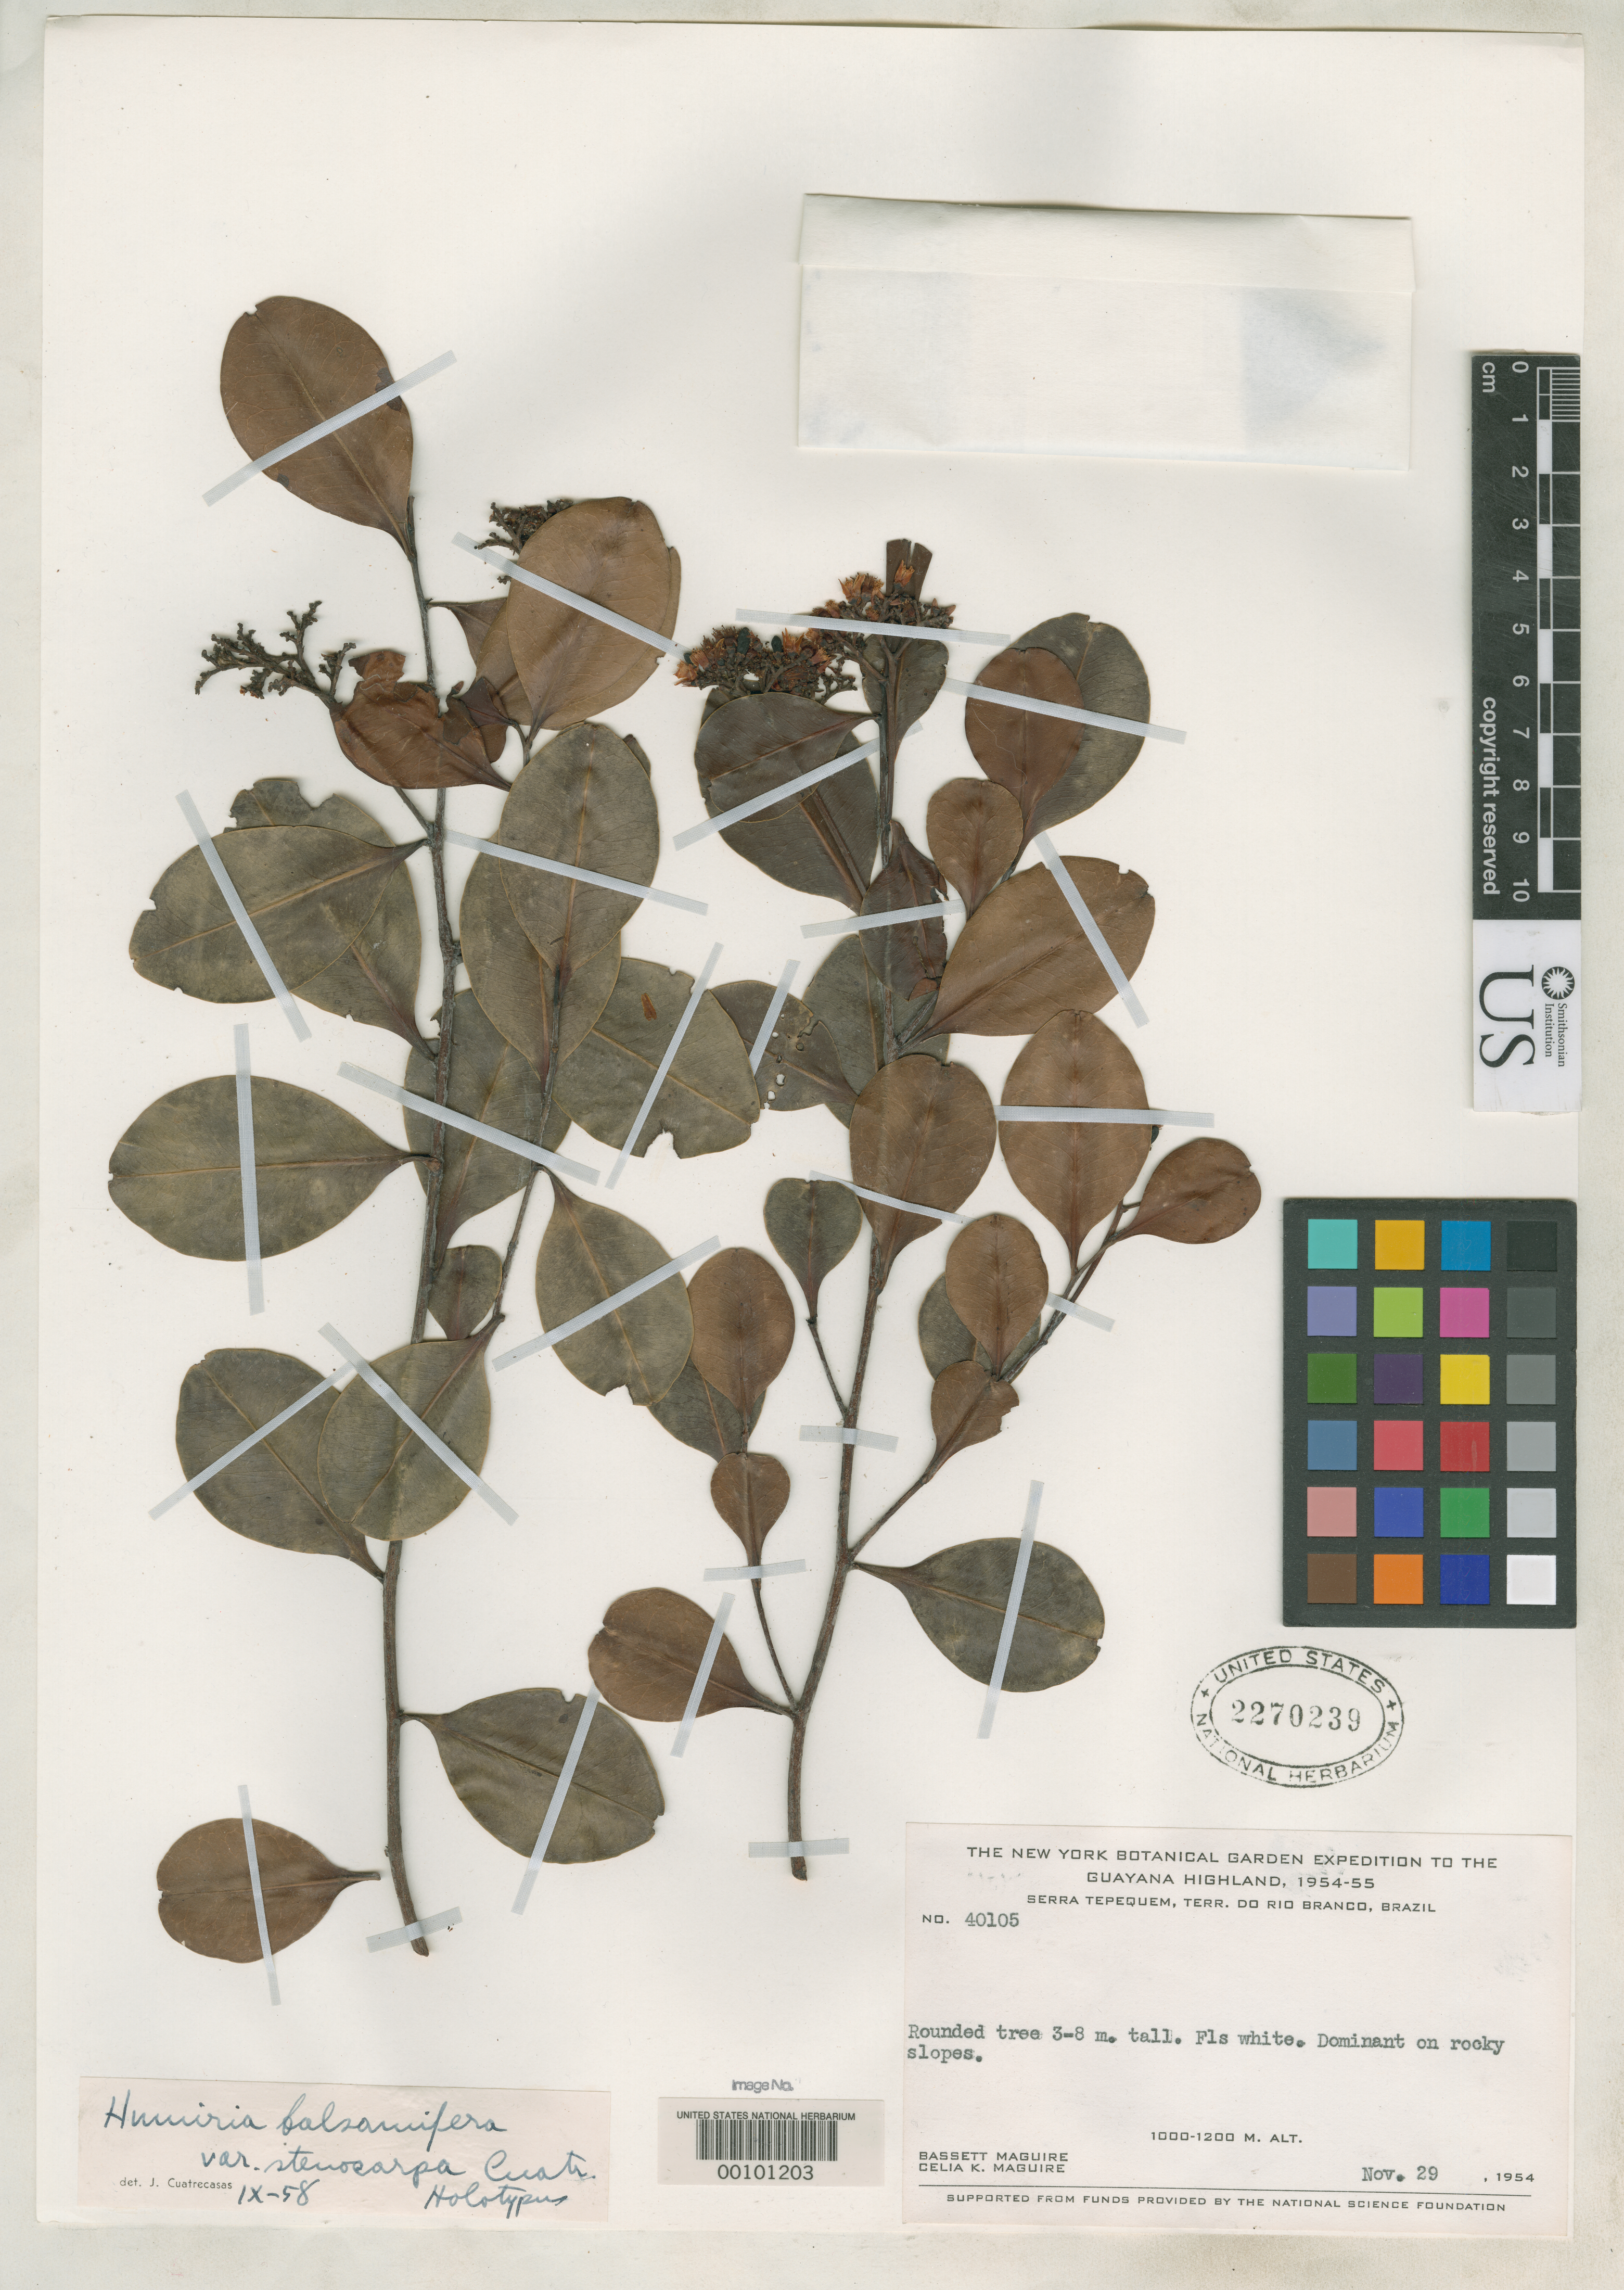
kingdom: Plantae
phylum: Tracheophyta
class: Magnoliopsida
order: Malpighiales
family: Humiriaceae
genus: Humiria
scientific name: Humiria balsamifera var. stenocarpa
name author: Cuatrec.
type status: Holotype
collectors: B. Maguire & C. K. Maguire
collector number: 40105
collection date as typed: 29 Nov 1954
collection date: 1954-11-29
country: Brazil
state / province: Acre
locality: Serra Tepequem, Rio Branco.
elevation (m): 1000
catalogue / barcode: US 2270239